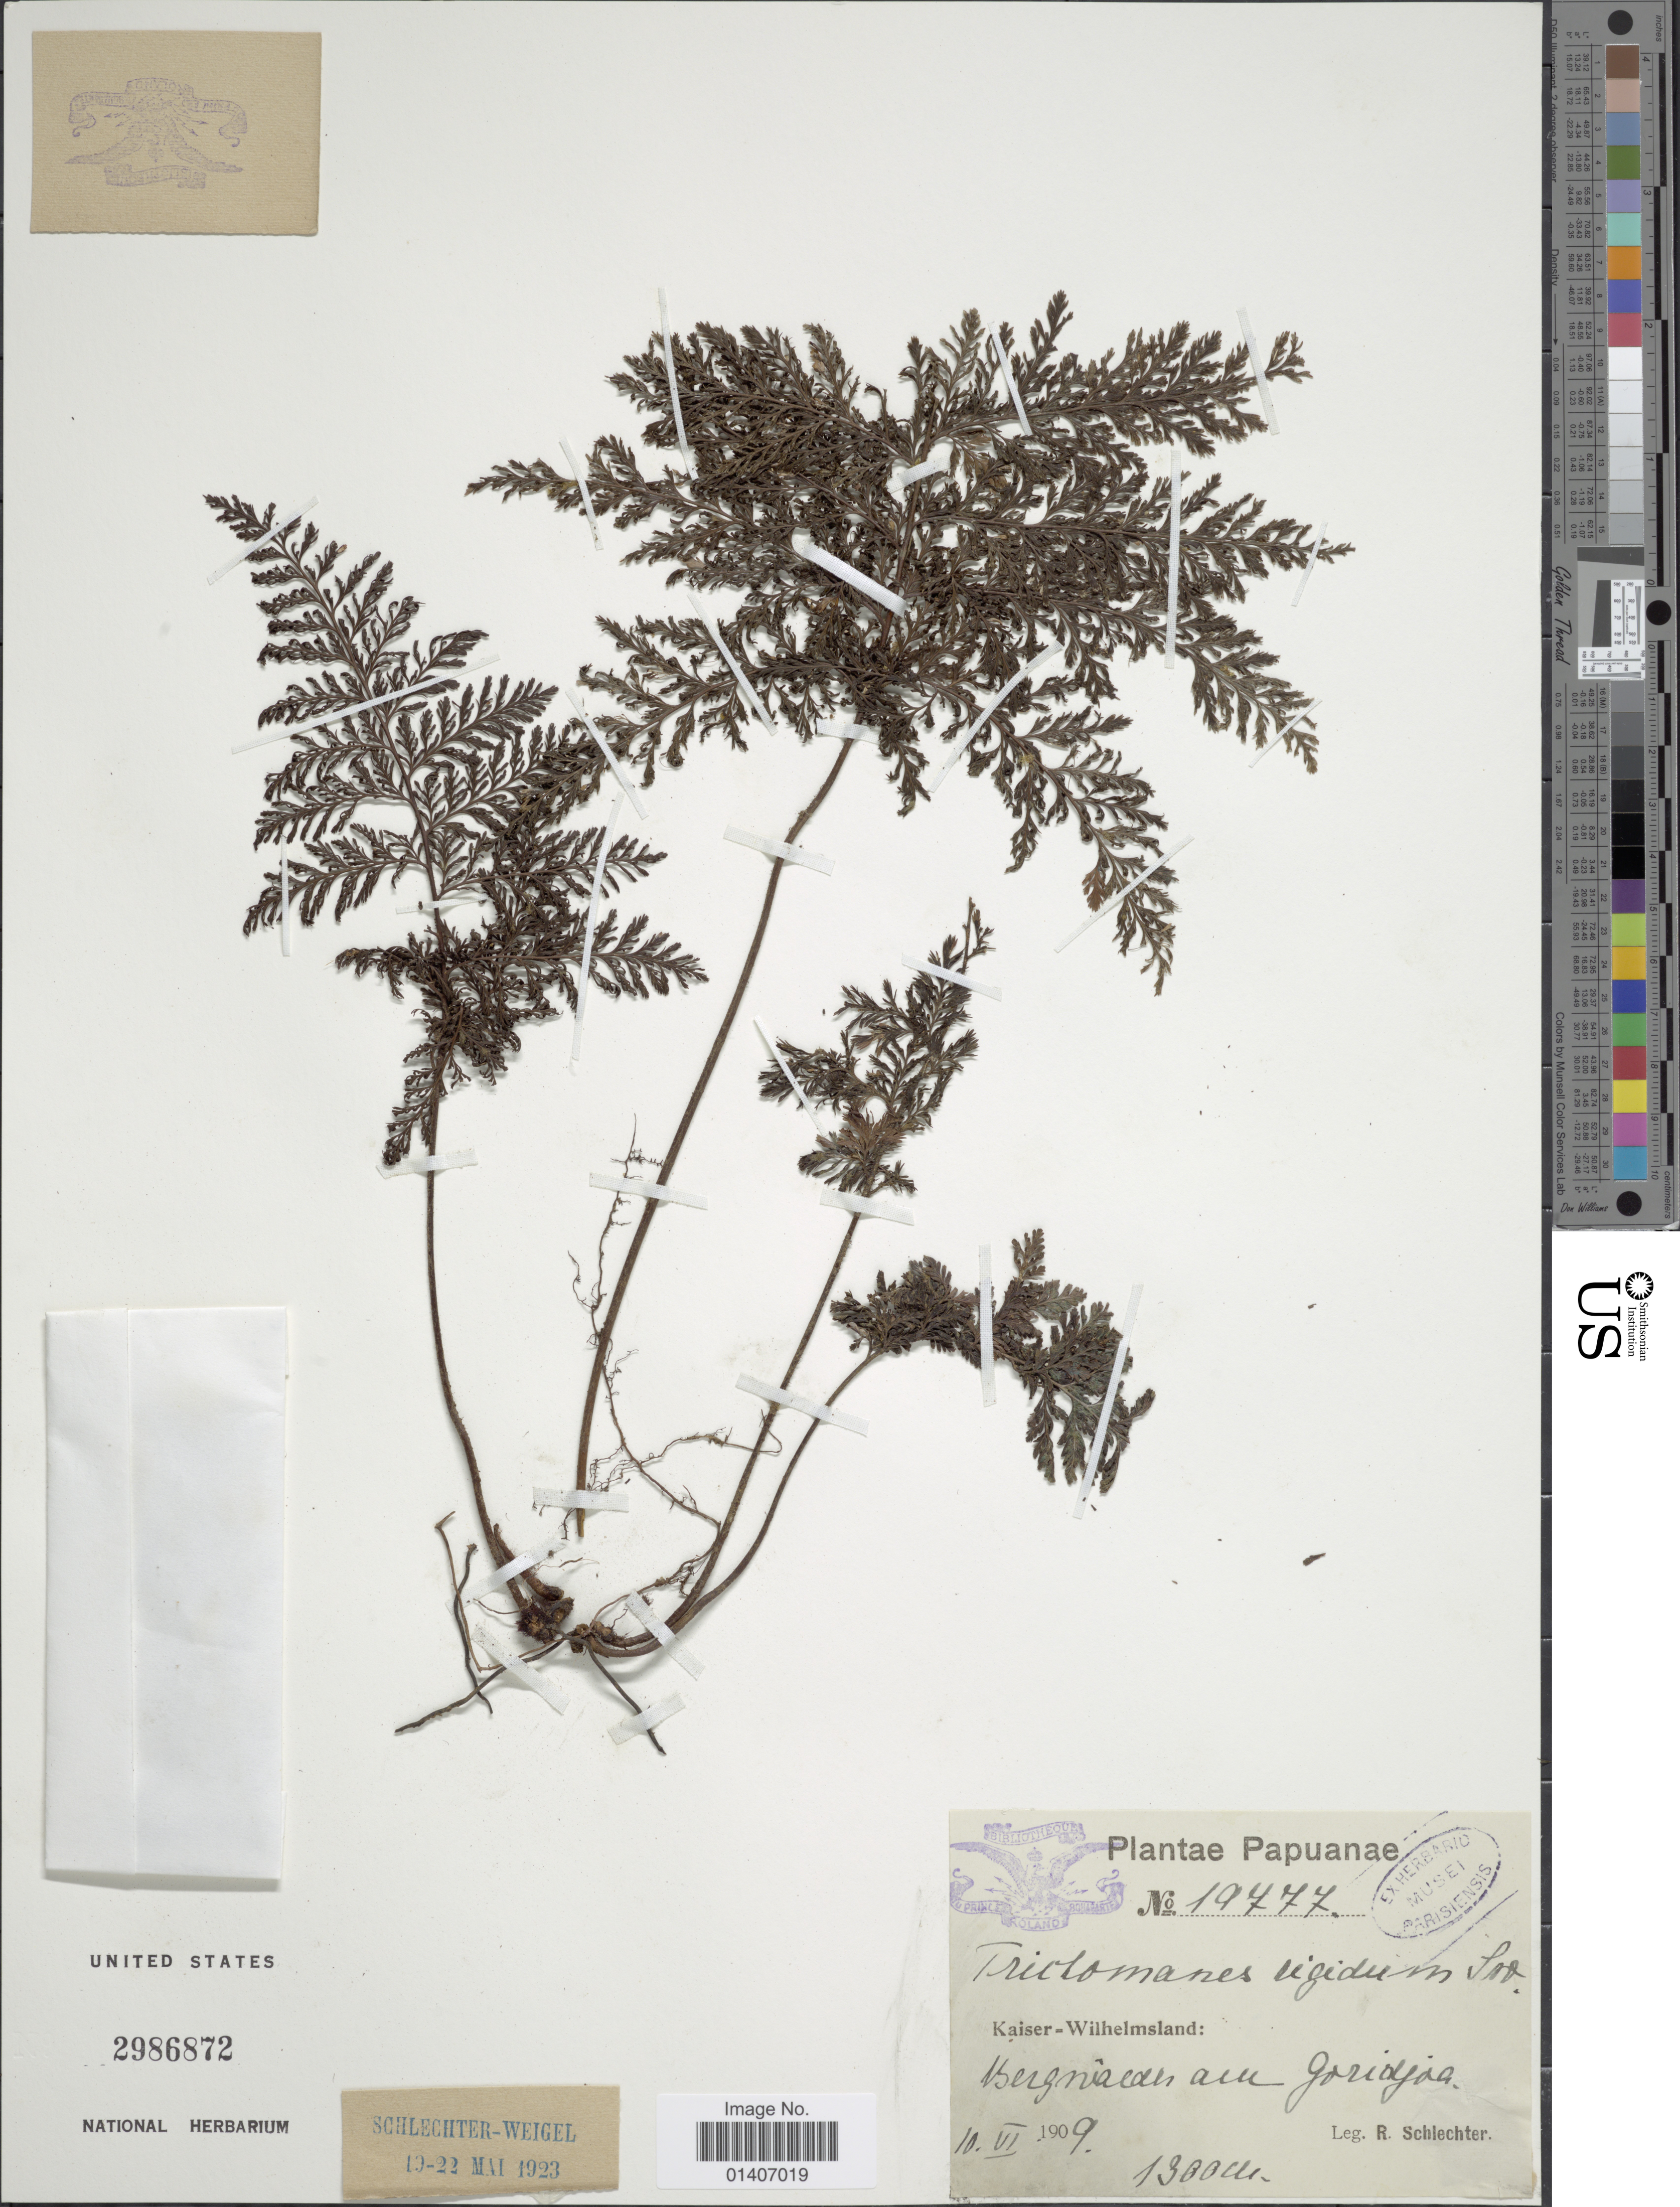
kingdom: Plantae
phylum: Tracheophyta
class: Polypodiopsida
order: Hymenophyllales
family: Hymenophyllaceae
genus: Abrodictyum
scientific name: Abrodictyum rigidum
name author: (Sw.) Ebihara & Dubuisson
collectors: F. R. R. Schlechter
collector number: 19777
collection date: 1909-06-10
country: Papua New Guinea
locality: Papuanae, Kaiser-Wilhelmsland, Berg [illegible text]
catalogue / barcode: US 2986872